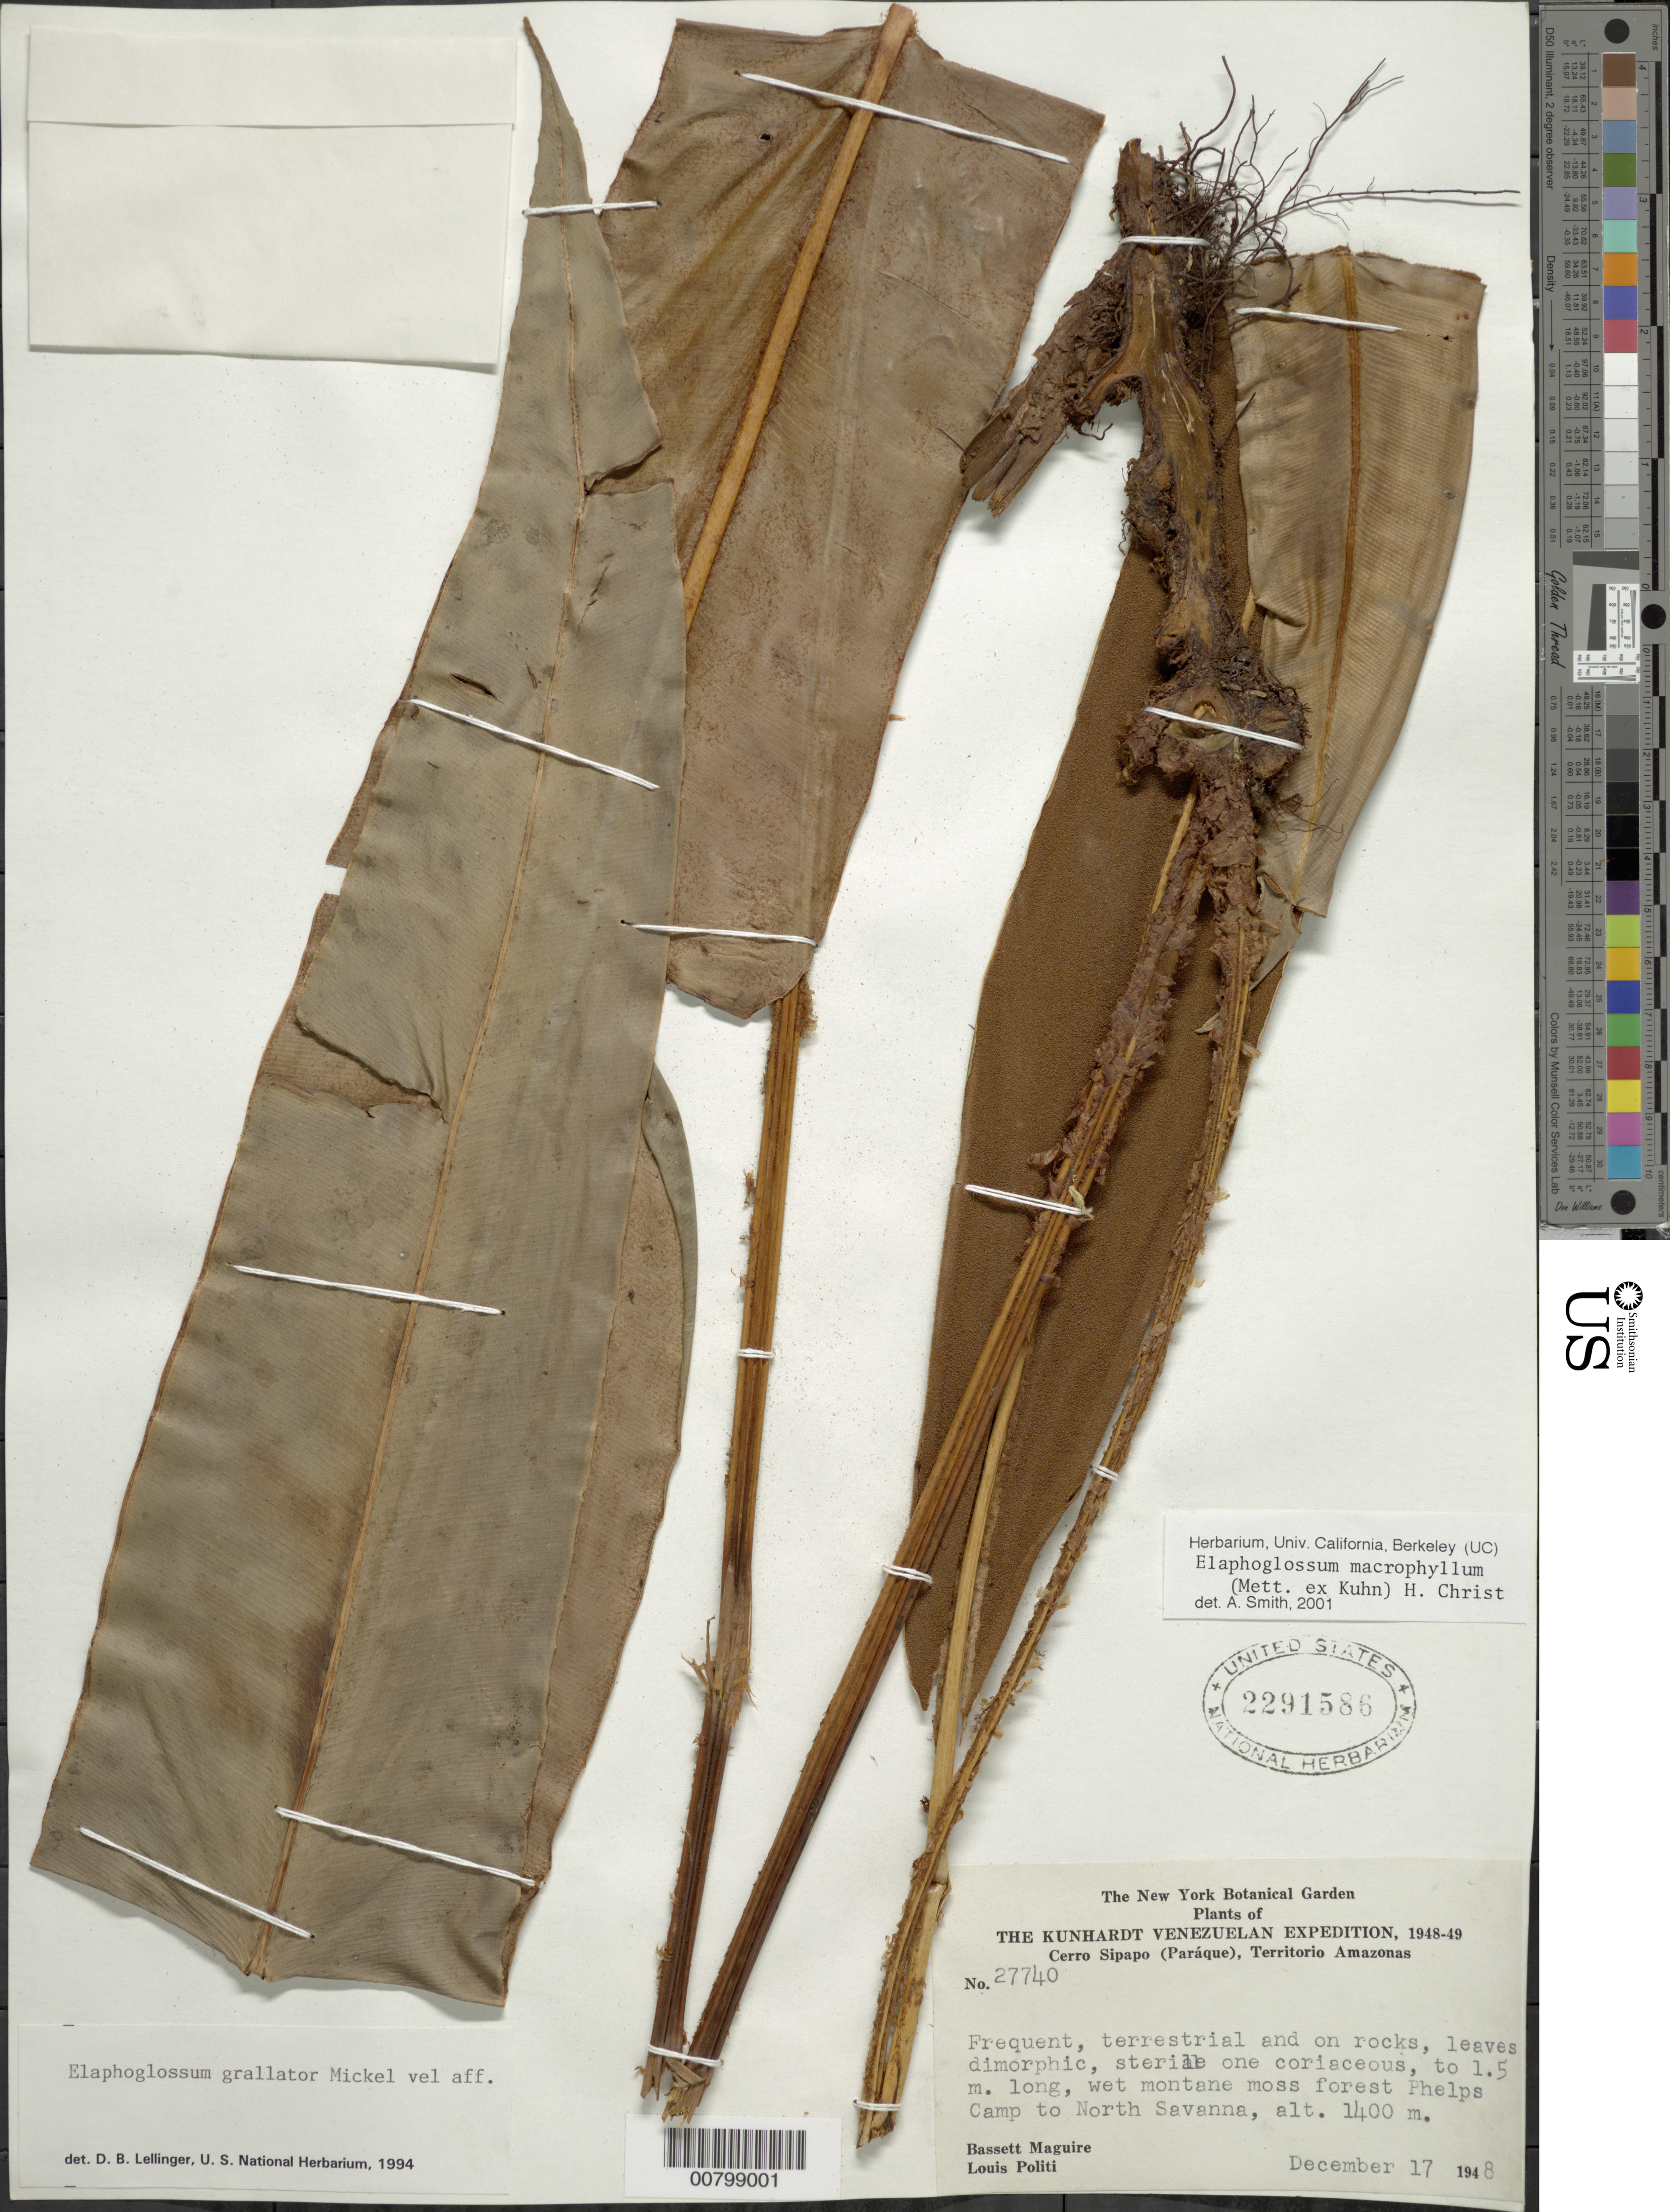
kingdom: Plantae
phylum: Tracheophyta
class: Polypodiopsida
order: Polypodiales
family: Dryopteridaceae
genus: Elaphoglossum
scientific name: Elaphoglossum macrophyllum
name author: (Mett. ex Kuhn) Christ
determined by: Smith, A.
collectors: B. Maguire & L. Politi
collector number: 27740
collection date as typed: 17-Dec-48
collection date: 1948-12-17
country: Venezuela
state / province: Amazonas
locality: Cerro Sipapo (Paráque), Phelps Camp to North Savanna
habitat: Wet montane moss forest; on rocks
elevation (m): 1400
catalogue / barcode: US 2291586